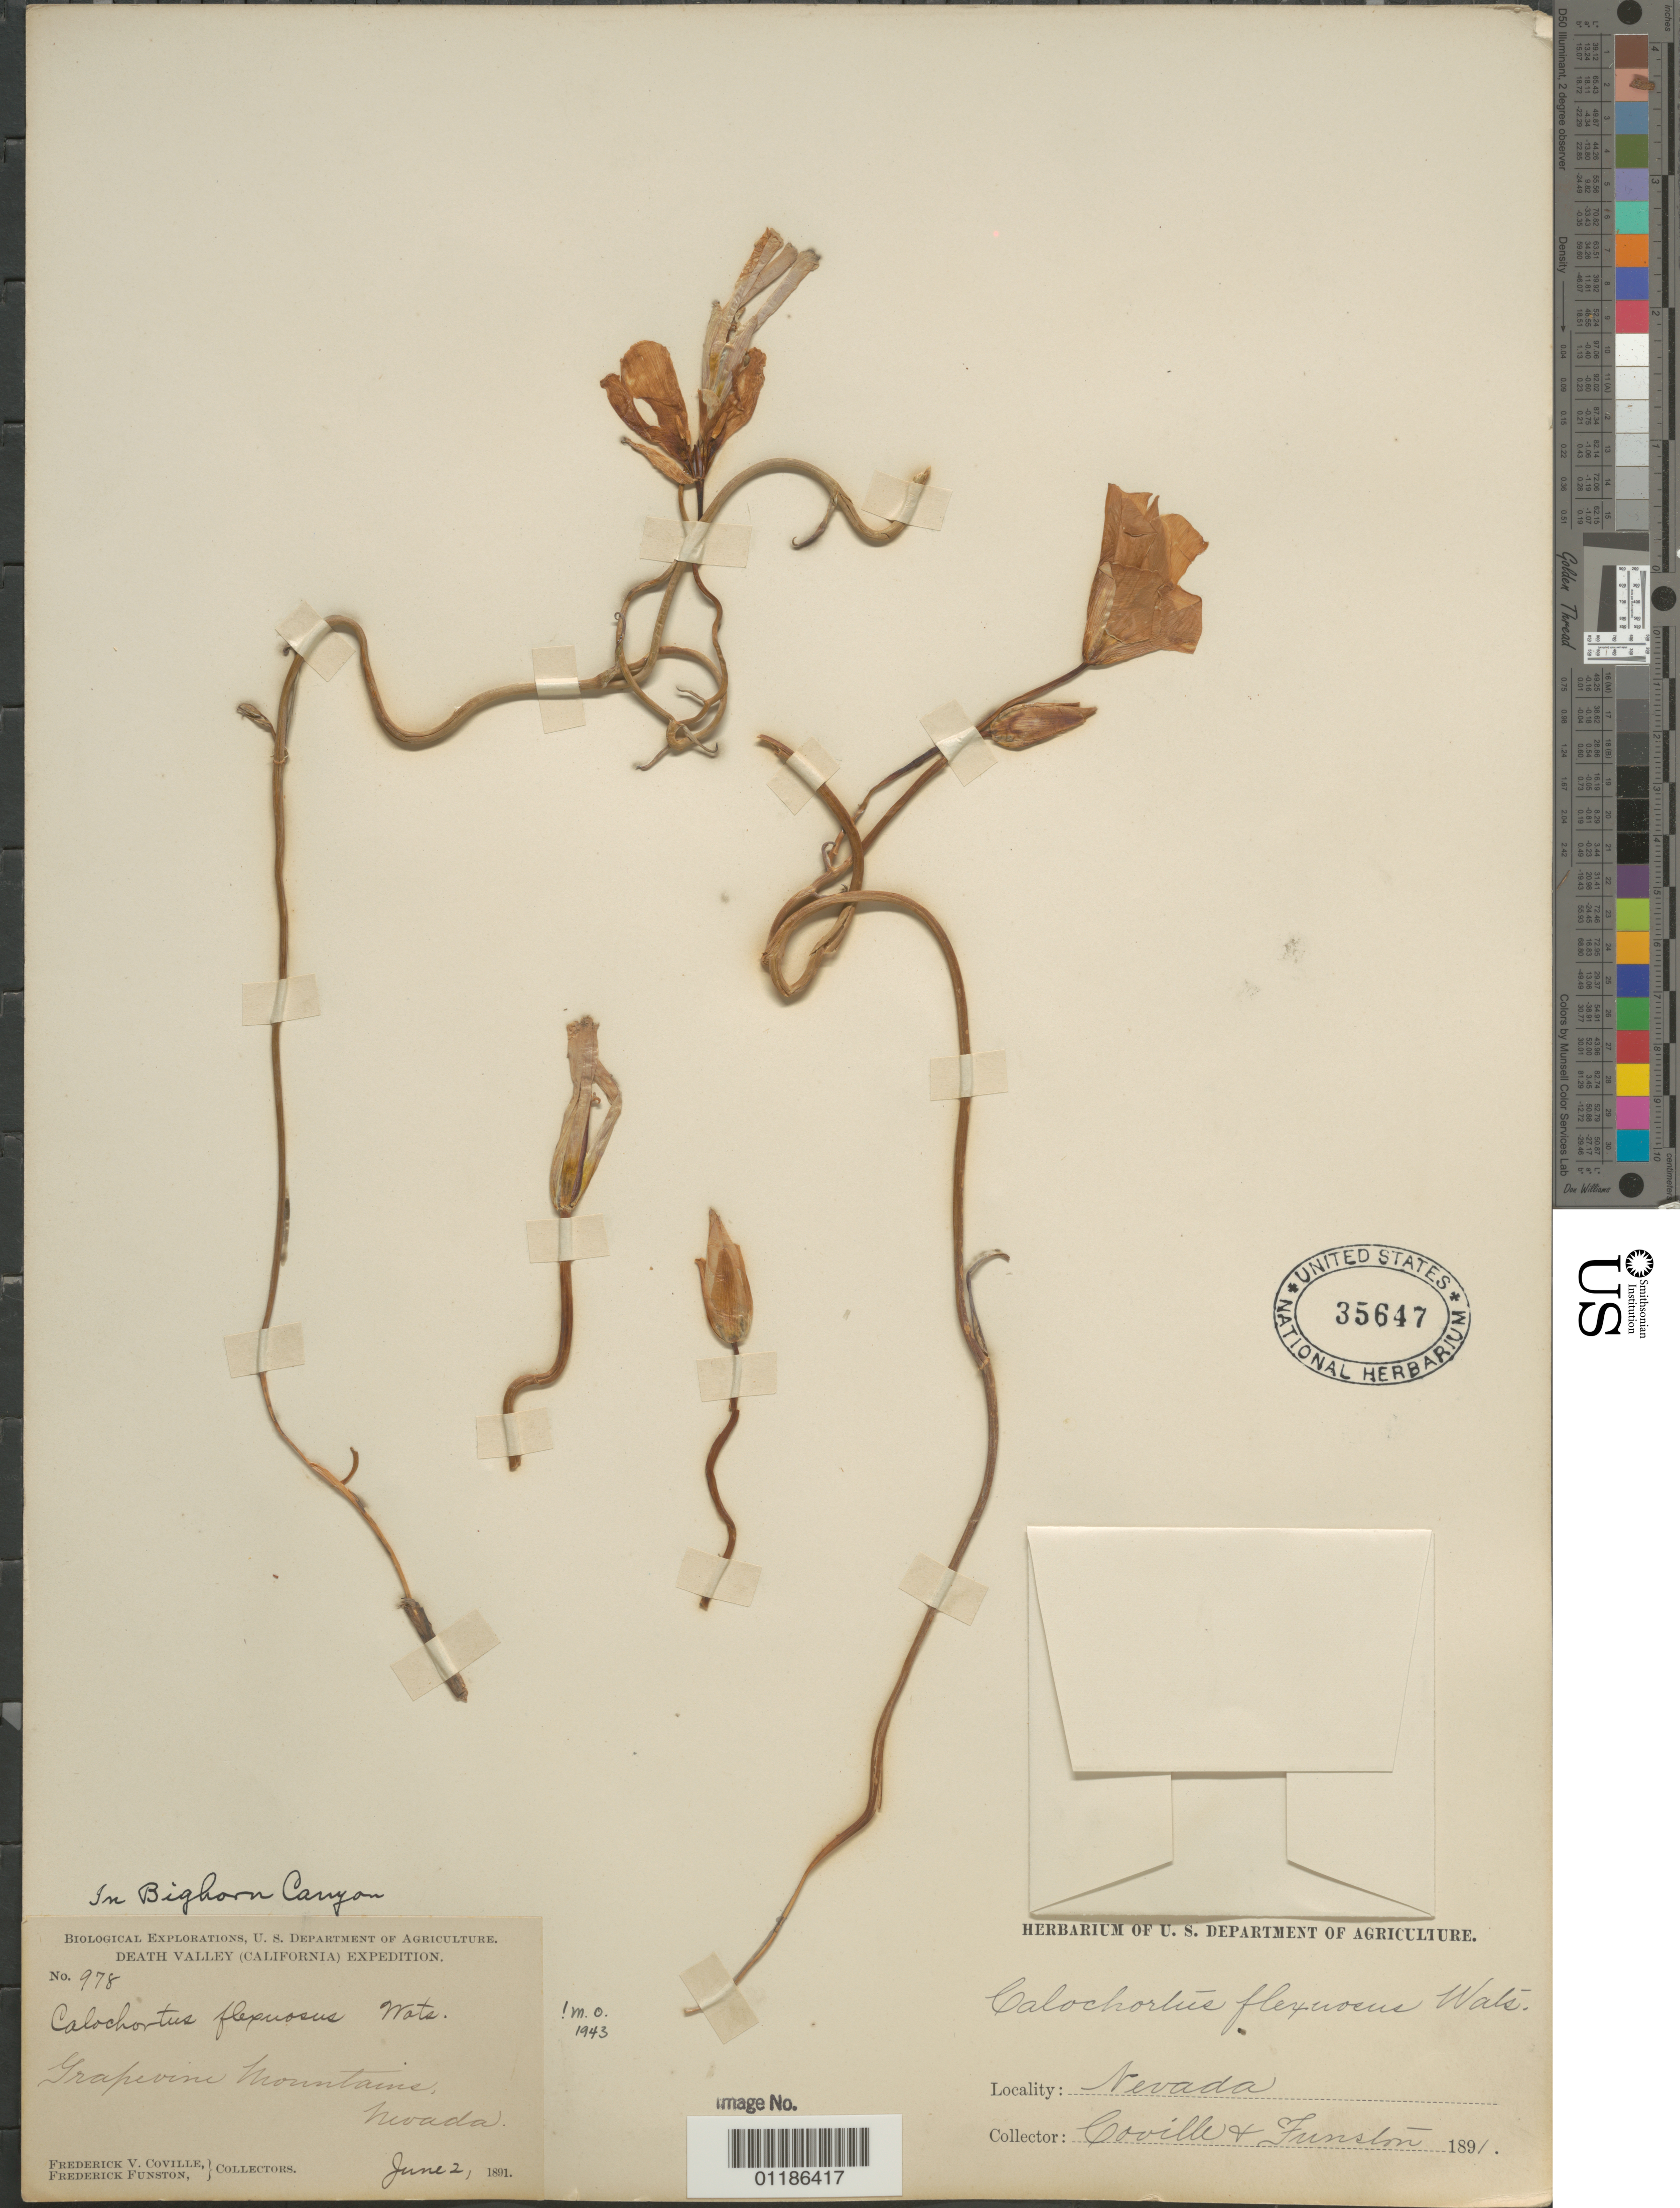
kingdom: Plantae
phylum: Tracheophyta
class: Liliopsida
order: Liliales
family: Liliaceae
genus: Calochortus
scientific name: Calochortus flexuosus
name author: S. Watson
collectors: F. V. Coville, F. Funston & V. O. Bailey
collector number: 978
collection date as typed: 2 Jun 1891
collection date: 1891-06-02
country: United States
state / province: Nevada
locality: Grapevine Mt.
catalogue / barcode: US 35647